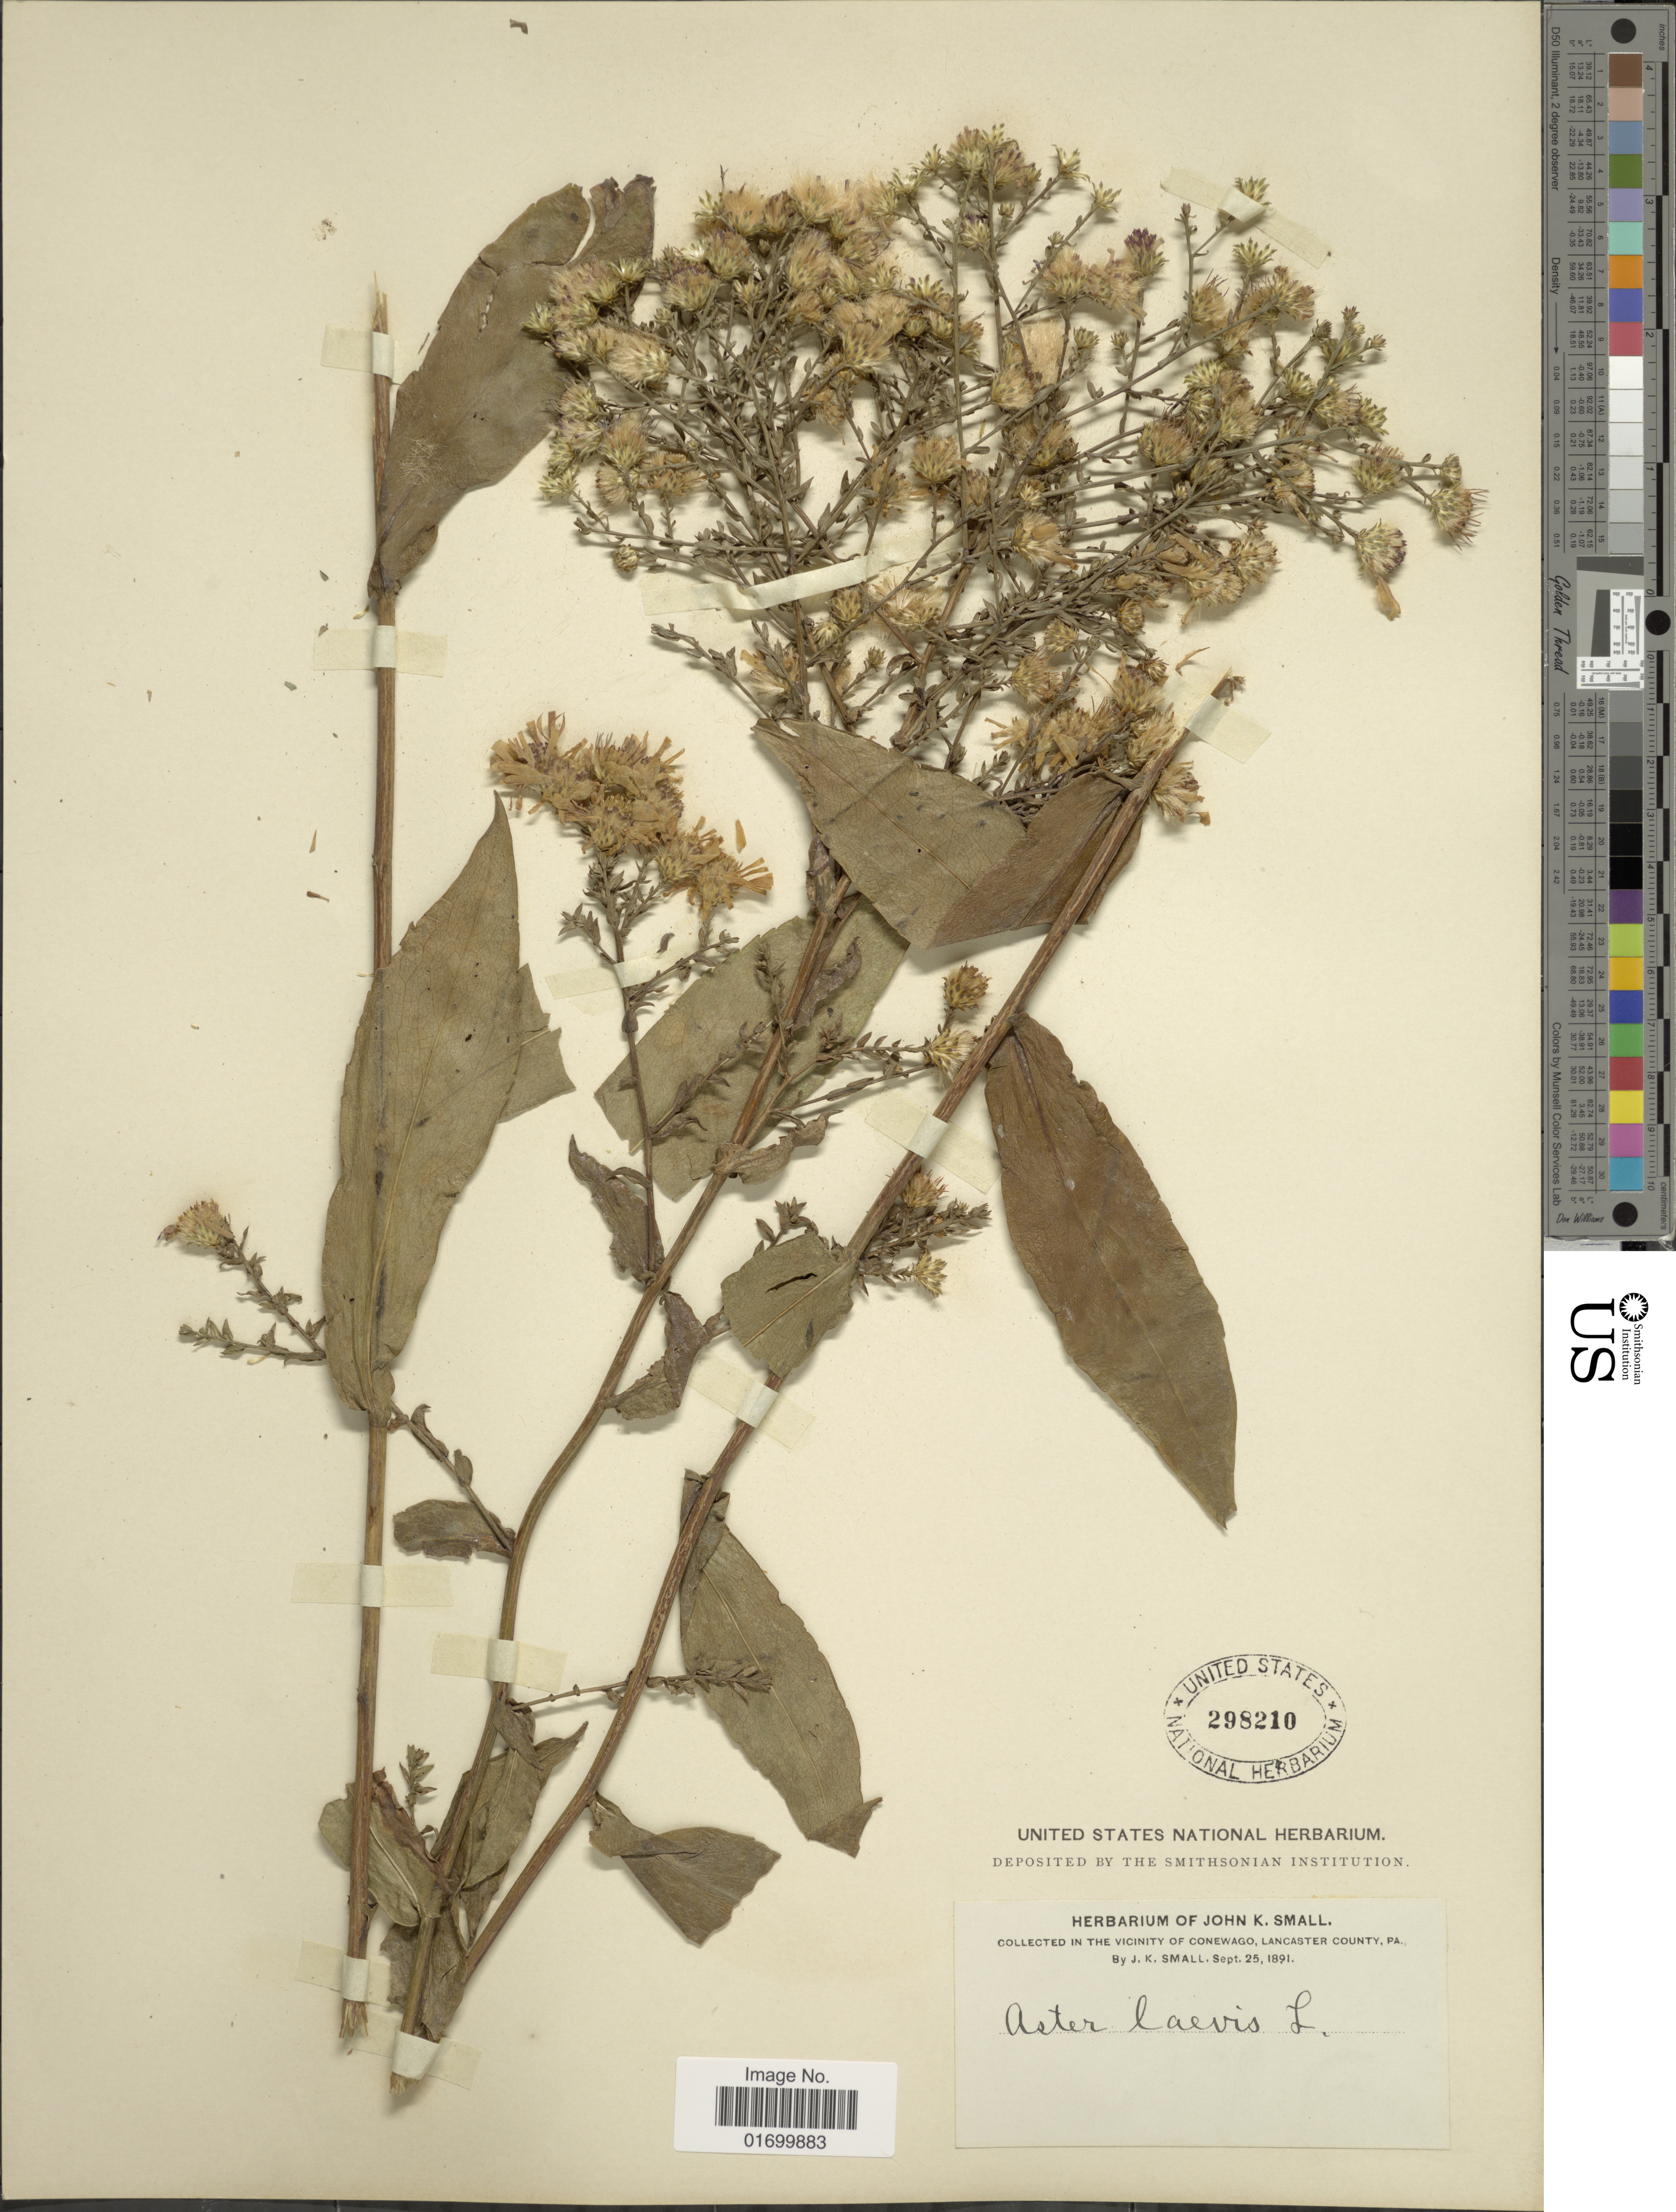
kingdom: Plantae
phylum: Tracheophyta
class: Magnoliopsida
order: Asterales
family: Asteraceae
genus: Symphyotrichum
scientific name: Symphyotrichum laeve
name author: (L.) Á. Löve & D. Löve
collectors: J. K. Small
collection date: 1891-09-25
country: United States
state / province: Pennsylvania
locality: The Vicinity of Conewago, Lancaster County, PA.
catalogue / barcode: US 298210